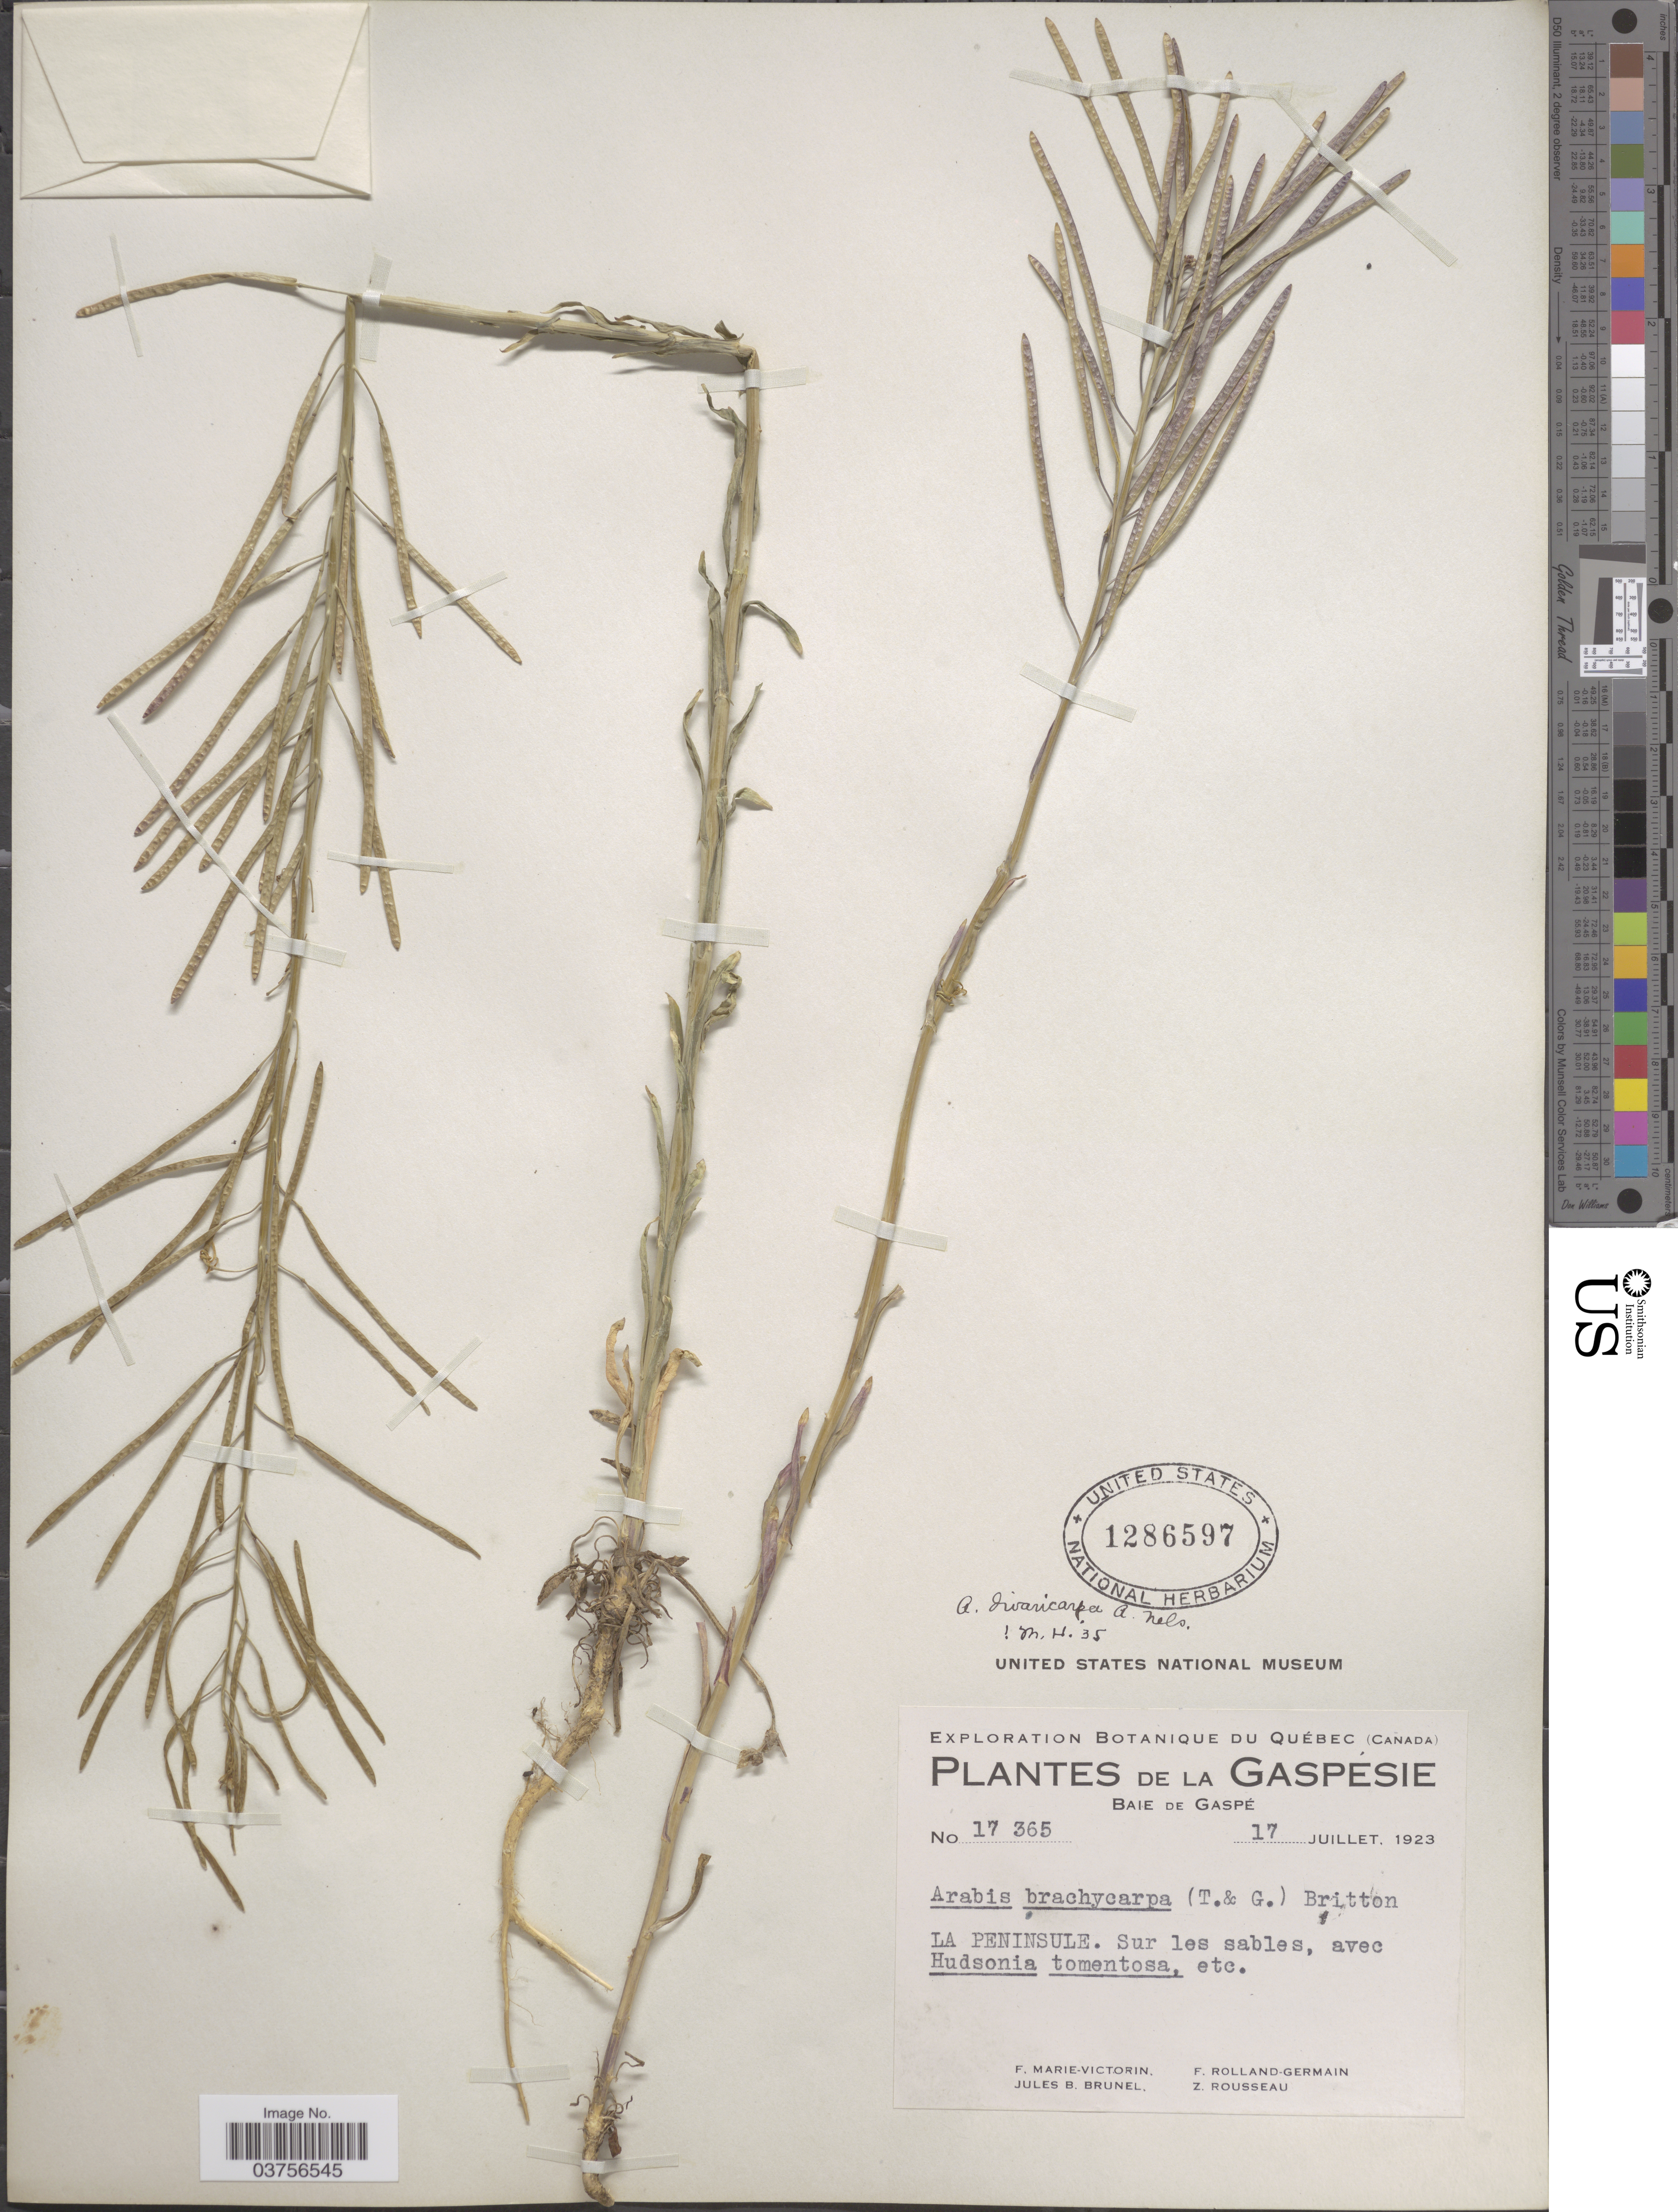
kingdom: Plantae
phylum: Tracheophyta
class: Magnoliopsida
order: Brassicales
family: Brassicaceae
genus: Arabis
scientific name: Arabis divaricarpa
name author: A. Nelson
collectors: F. Marie-Victorin, J. Brunel, Rolland-Germain & Z. Rousseau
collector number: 17365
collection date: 1923-07-17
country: Canada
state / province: Quebec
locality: Gaspésie. Baie de Gaspé. La Peninsule.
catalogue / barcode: US 1286597